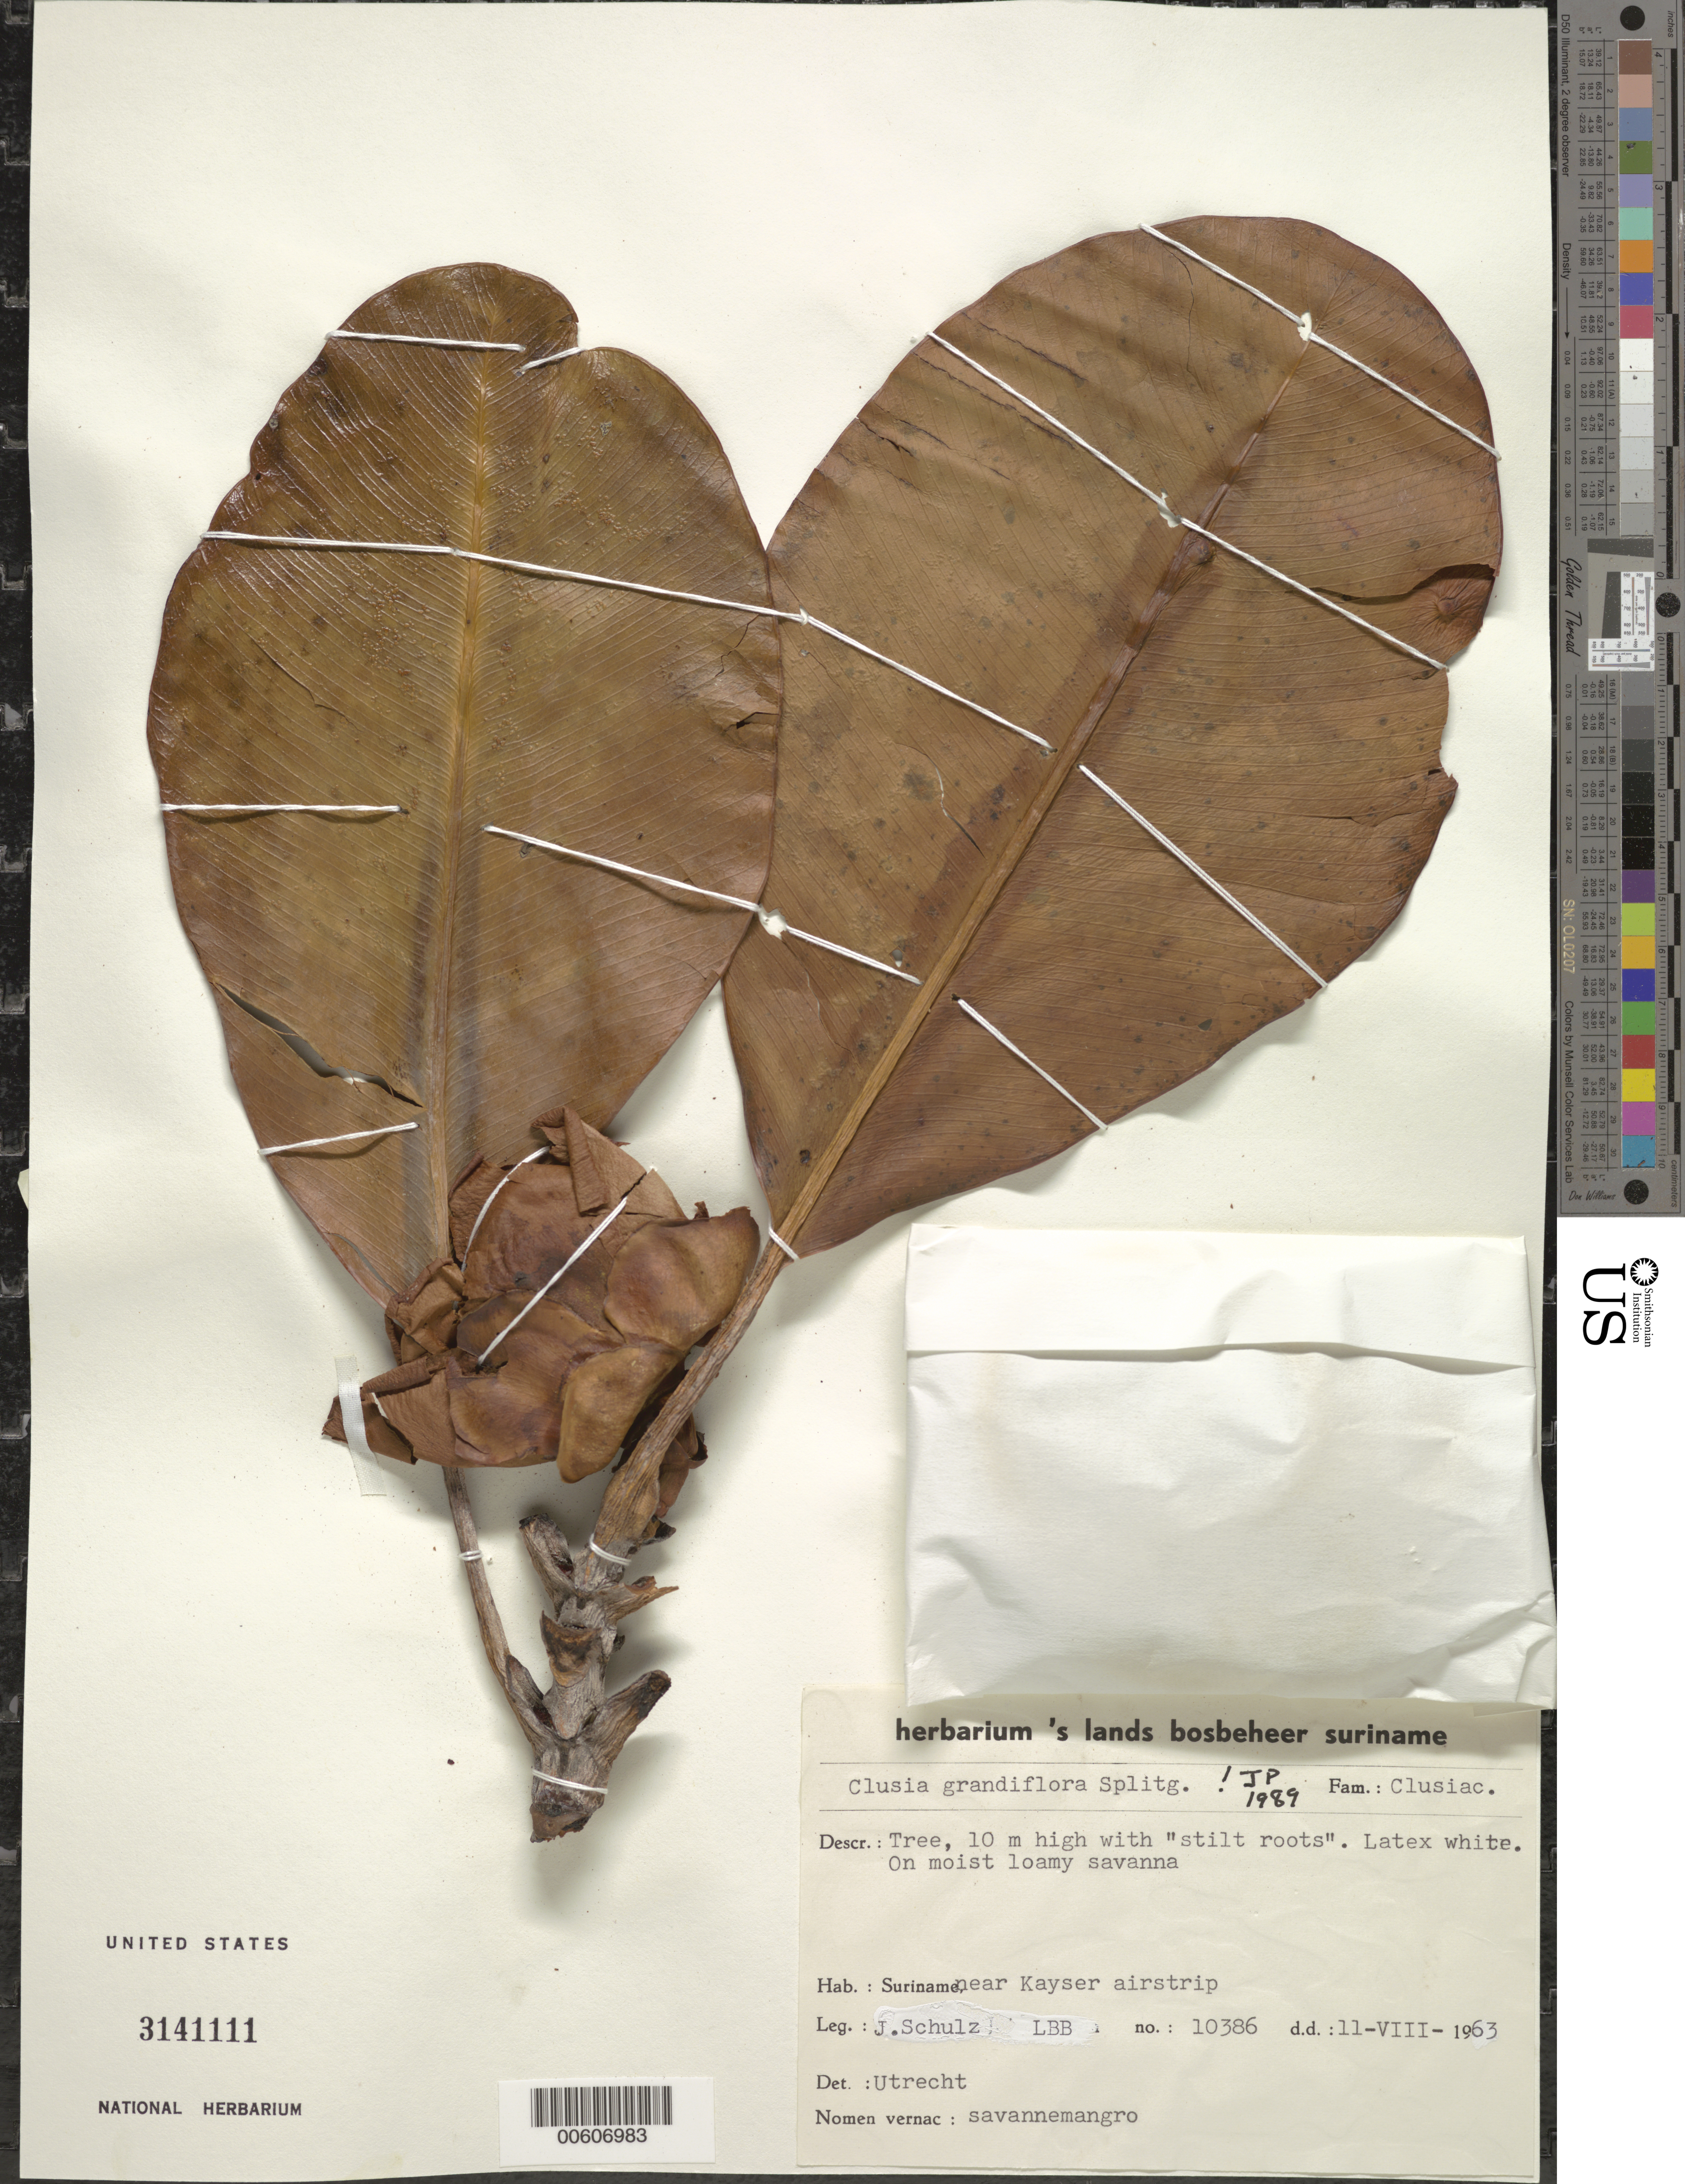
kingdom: Plantae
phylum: Tracheophyta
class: Magnoliopsida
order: Malpighiales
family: Clusiaceae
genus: Clusia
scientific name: Clusia grandiflora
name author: Splitg.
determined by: Pipoly, J. J., III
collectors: J. P. Schulz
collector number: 10386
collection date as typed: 11-Aug-63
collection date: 1963-08-11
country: Suriname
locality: Kayser Airstrip, Zuid R., 45 km above confl. with Lucie R., Wilhelmina Gebergte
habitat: Moist loamy savanna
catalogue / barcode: US 3141111